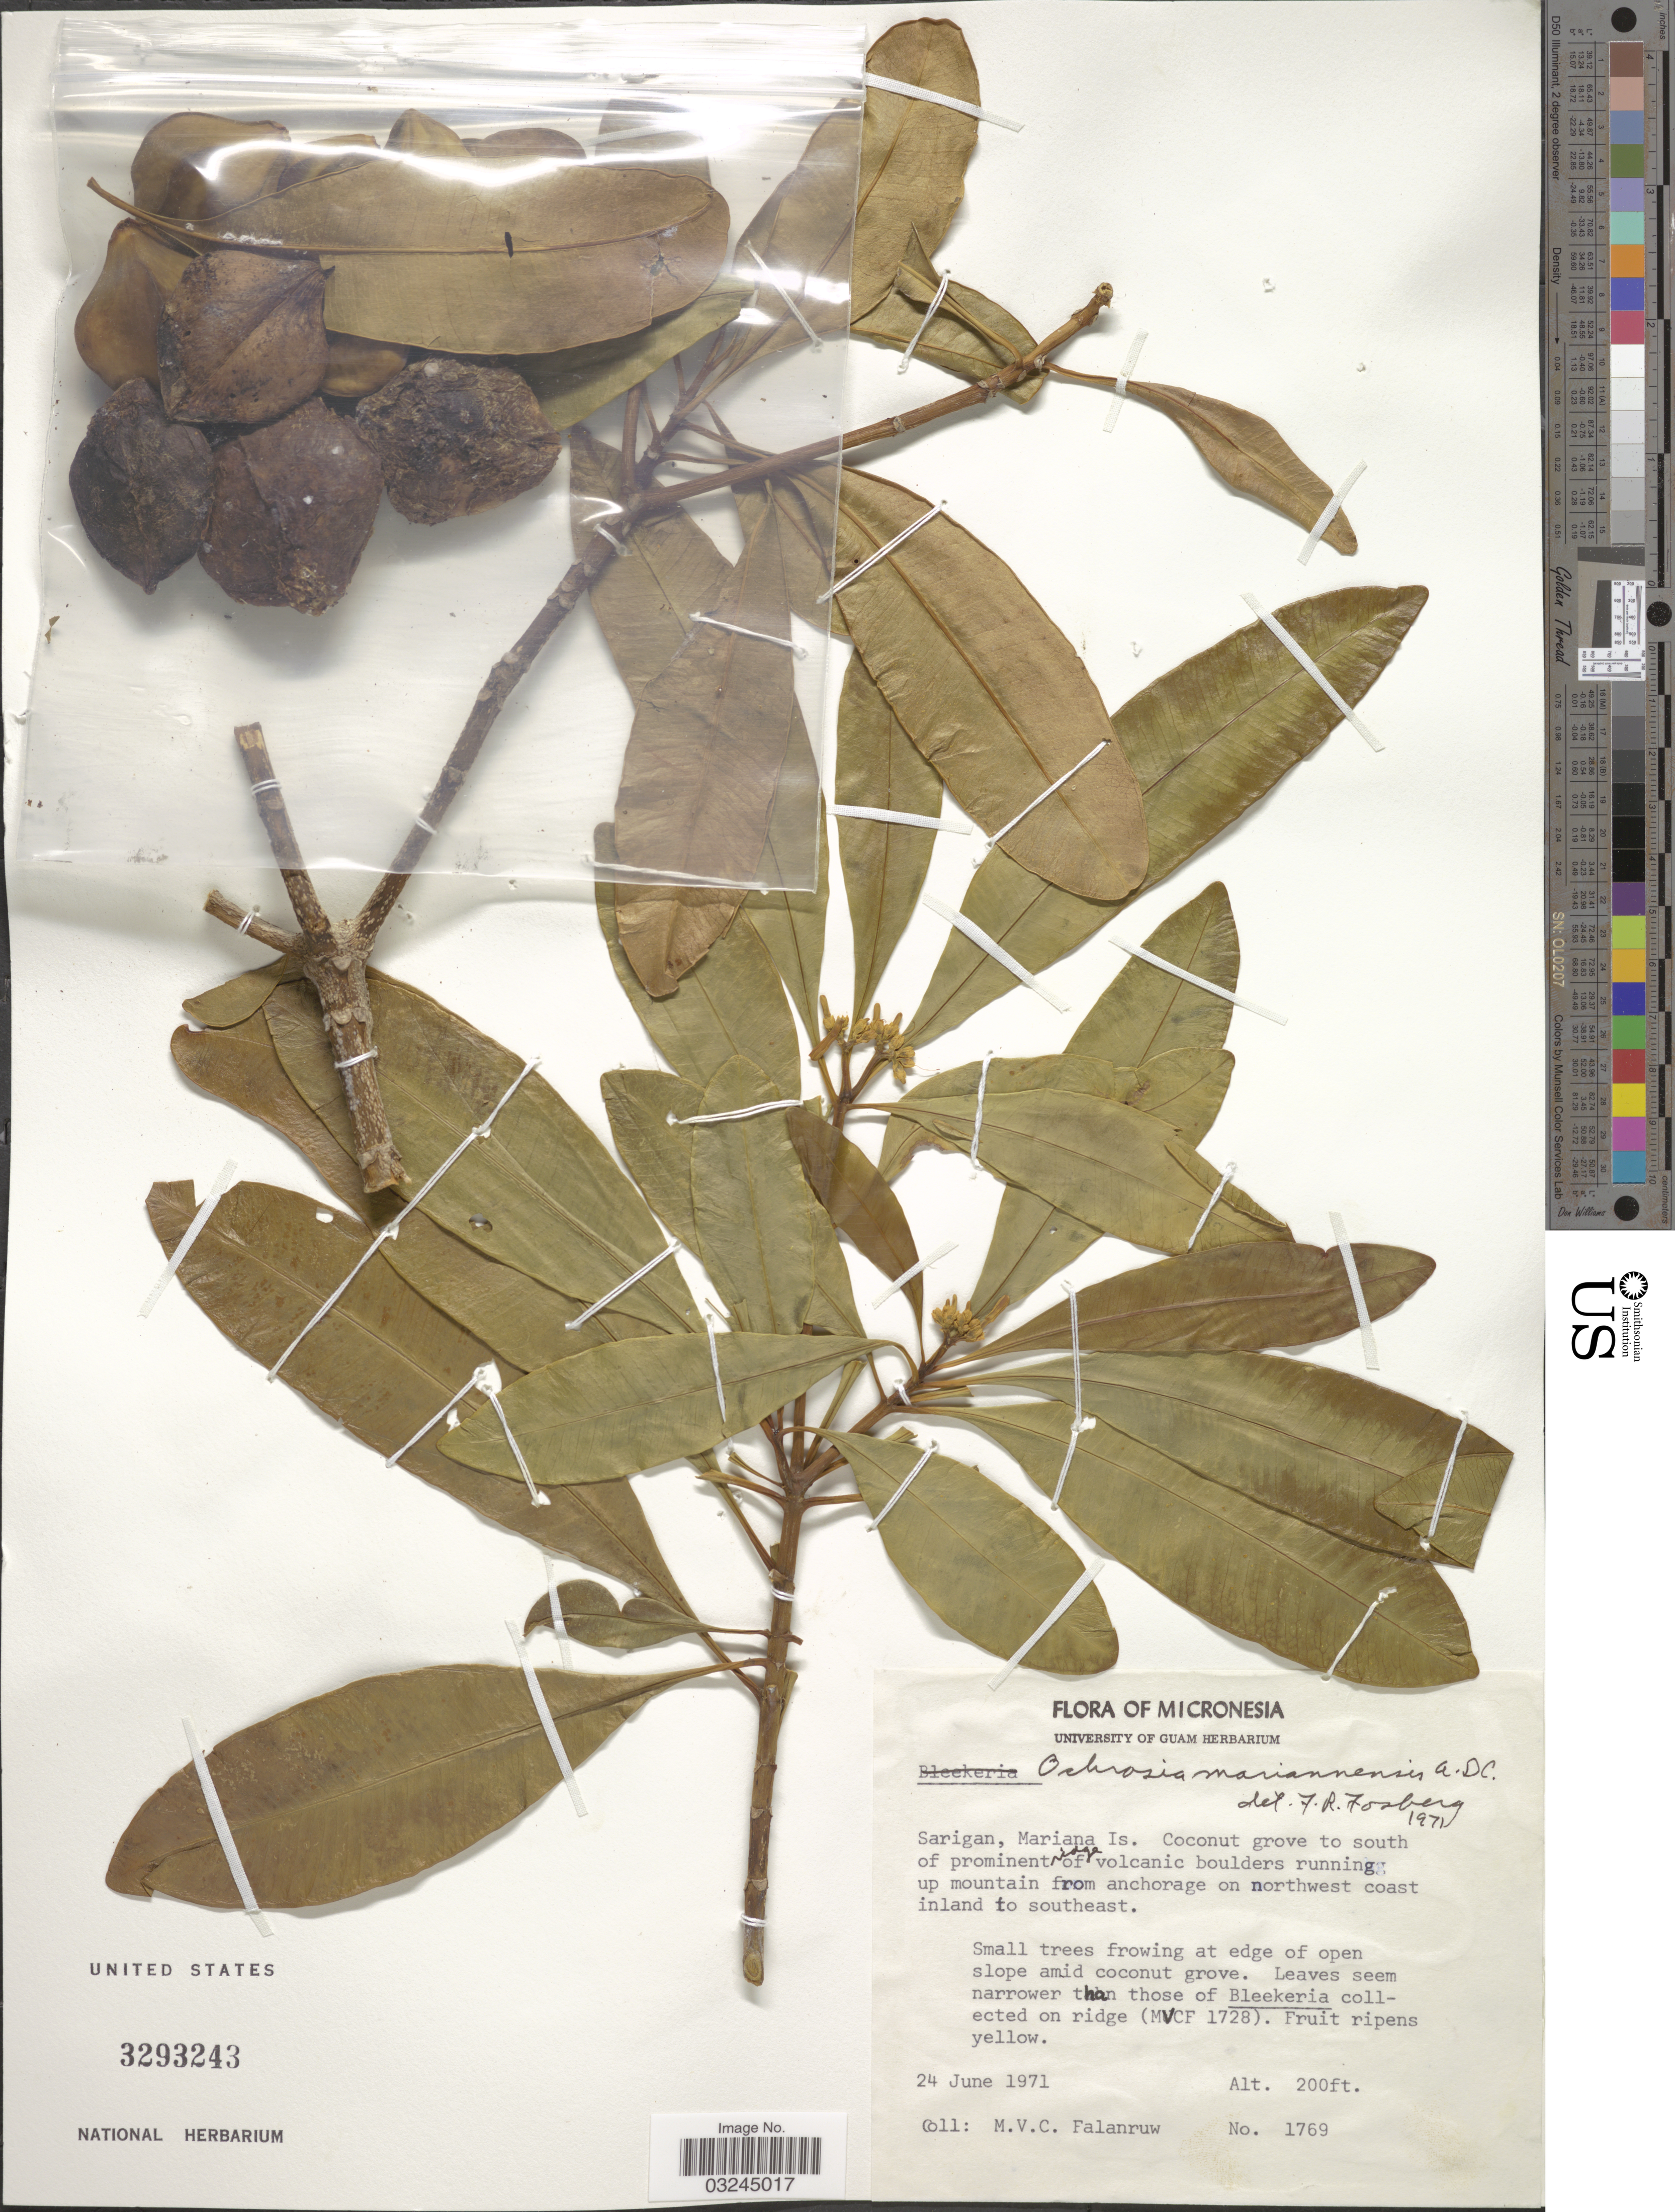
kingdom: Plantae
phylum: Tracheophyta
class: Magnoliopsida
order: Gentianales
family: Apocynaceae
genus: Ochrosia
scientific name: Ochrosia mariannensis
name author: A. DC.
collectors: M. V. Falanruw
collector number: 1769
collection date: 1971-06-24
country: Northern Mariana Islands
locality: Sarigan, Mariana Is.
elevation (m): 61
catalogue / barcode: US 3293243